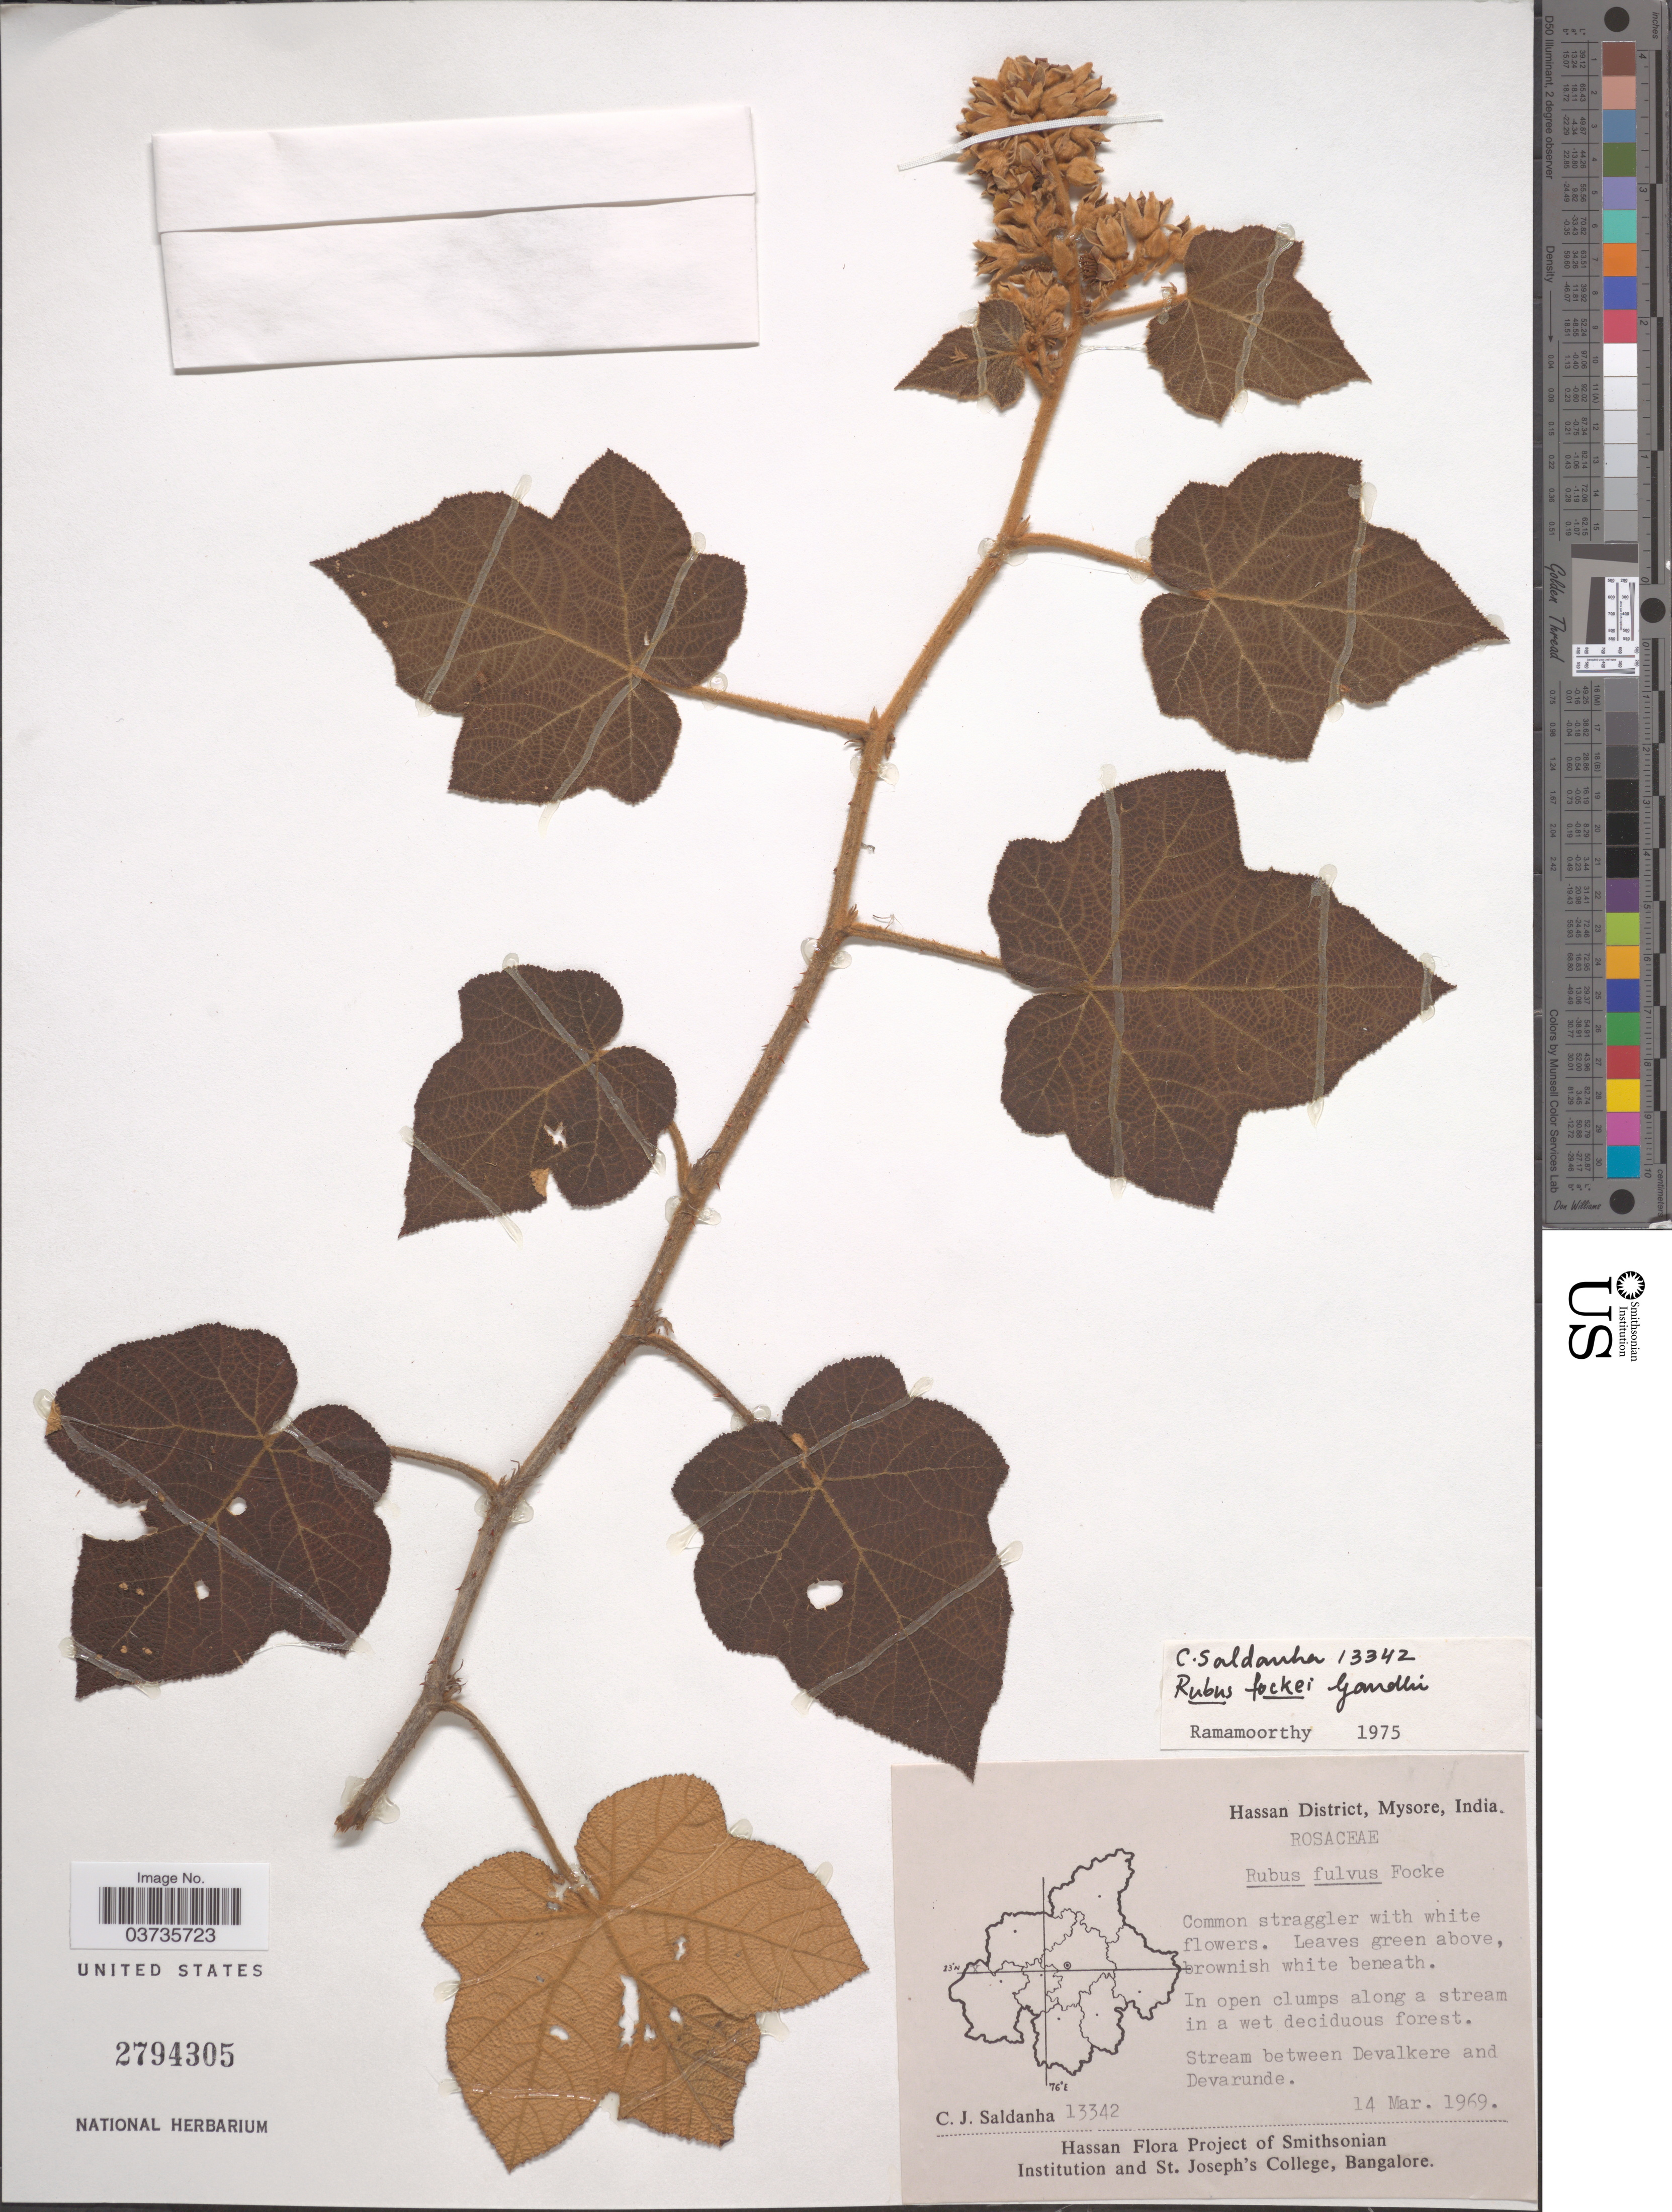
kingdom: Plantae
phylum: Tracheophyta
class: Magnoliopsida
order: Rosales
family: Rosaceae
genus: Rubus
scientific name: Rubus fockei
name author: Gandhi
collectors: C. J. Saldanha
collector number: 13342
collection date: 1969-03-14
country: India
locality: Hassan District, Mysore. Stream between Devalkere and Devarunde.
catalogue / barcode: US 2794305